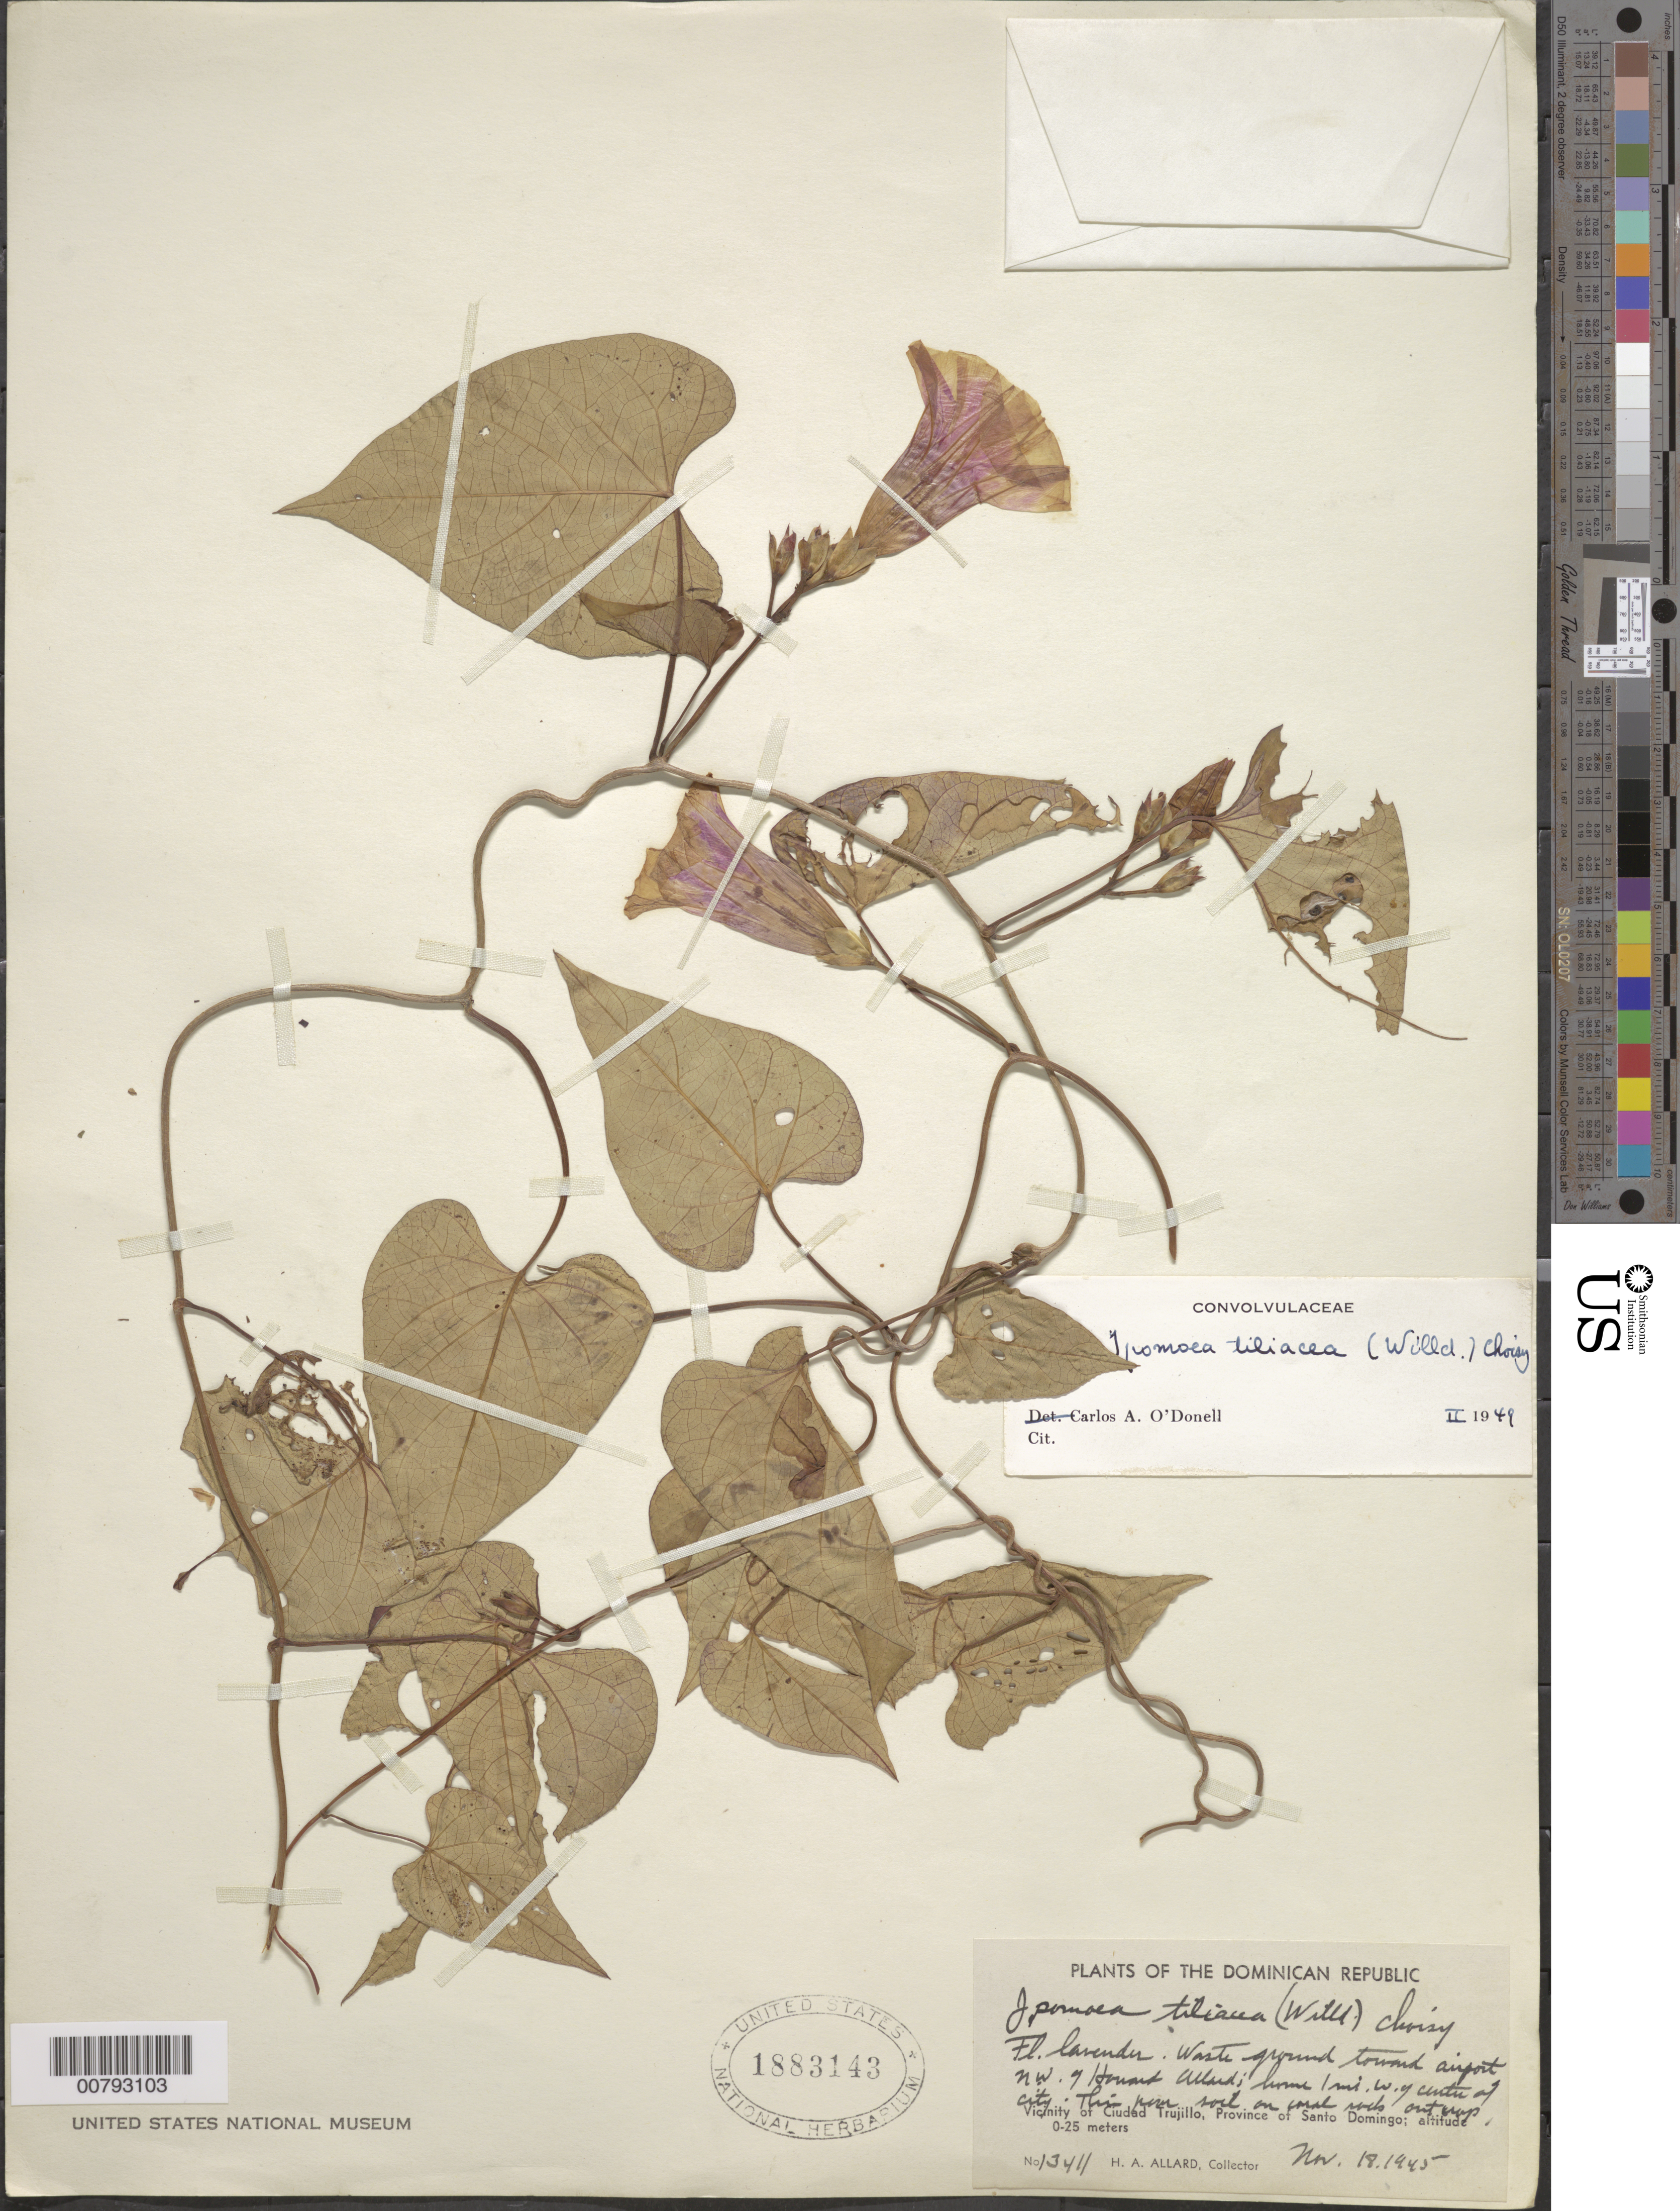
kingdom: Plantae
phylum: Tracheophyta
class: Magnoliopsida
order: Solanales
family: Convolvulaceae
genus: Ipomoea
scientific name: Ipomoea tiliacea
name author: (Willd.) Choisy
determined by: O'Donnell, C. A.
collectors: H. A. Allard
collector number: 13411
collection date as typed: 18 Nov 1945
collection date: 1945-11-18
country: Dominican Republic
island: Hispaniola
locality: Province of Santo Domingo, vicinity of Ciudad Trujillo, wasteground toward airport northwest of Howard Allard's home, 1 mile W. of center of city.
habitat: Near soil on coral rock outcrop.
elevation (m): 0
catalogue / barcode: US 1883143